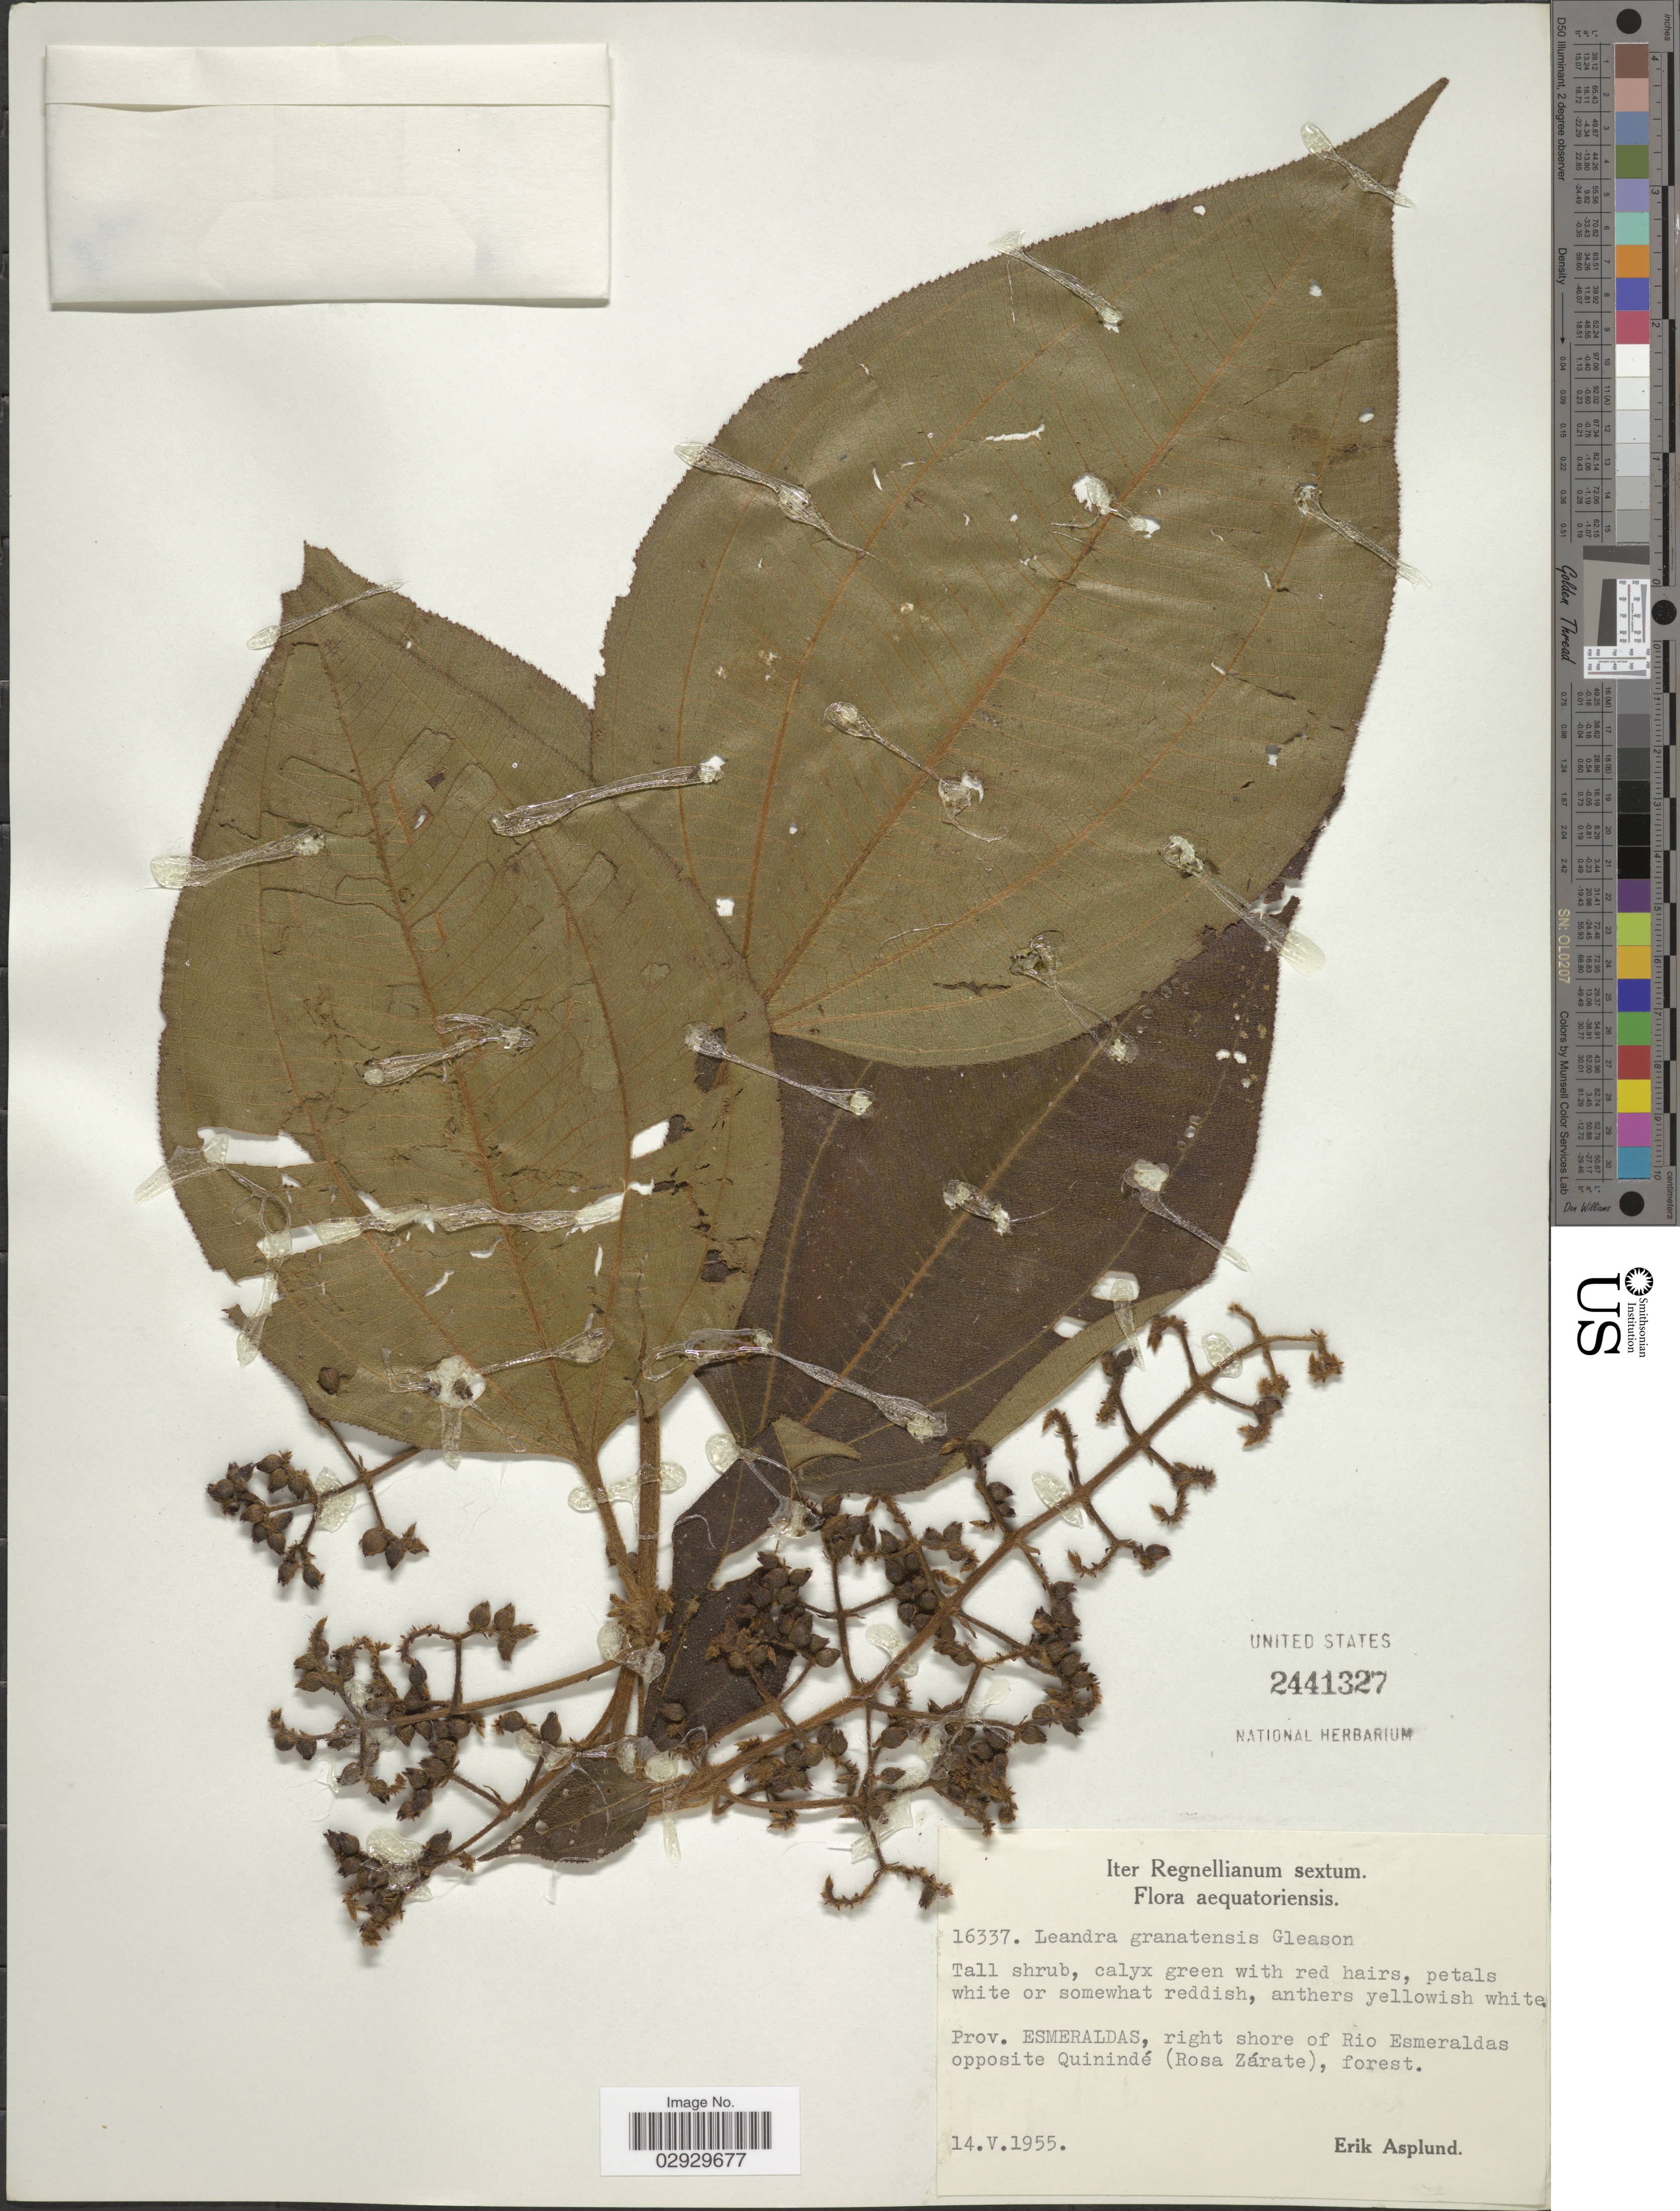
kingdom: Plantae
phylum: Tracheophyta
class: Magnoliopsida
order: Myrtales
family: Melastomataceae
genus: Leandra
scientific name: Leandra granatensis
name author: Gleason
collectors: E. Asplund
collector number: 16337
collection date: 1955-05-14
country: Ecuador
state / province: Esmeraldas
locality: Right shore of Rio Esmeraldas opposite Quinindé (Rosa Zárate).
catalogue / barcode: US 2441327